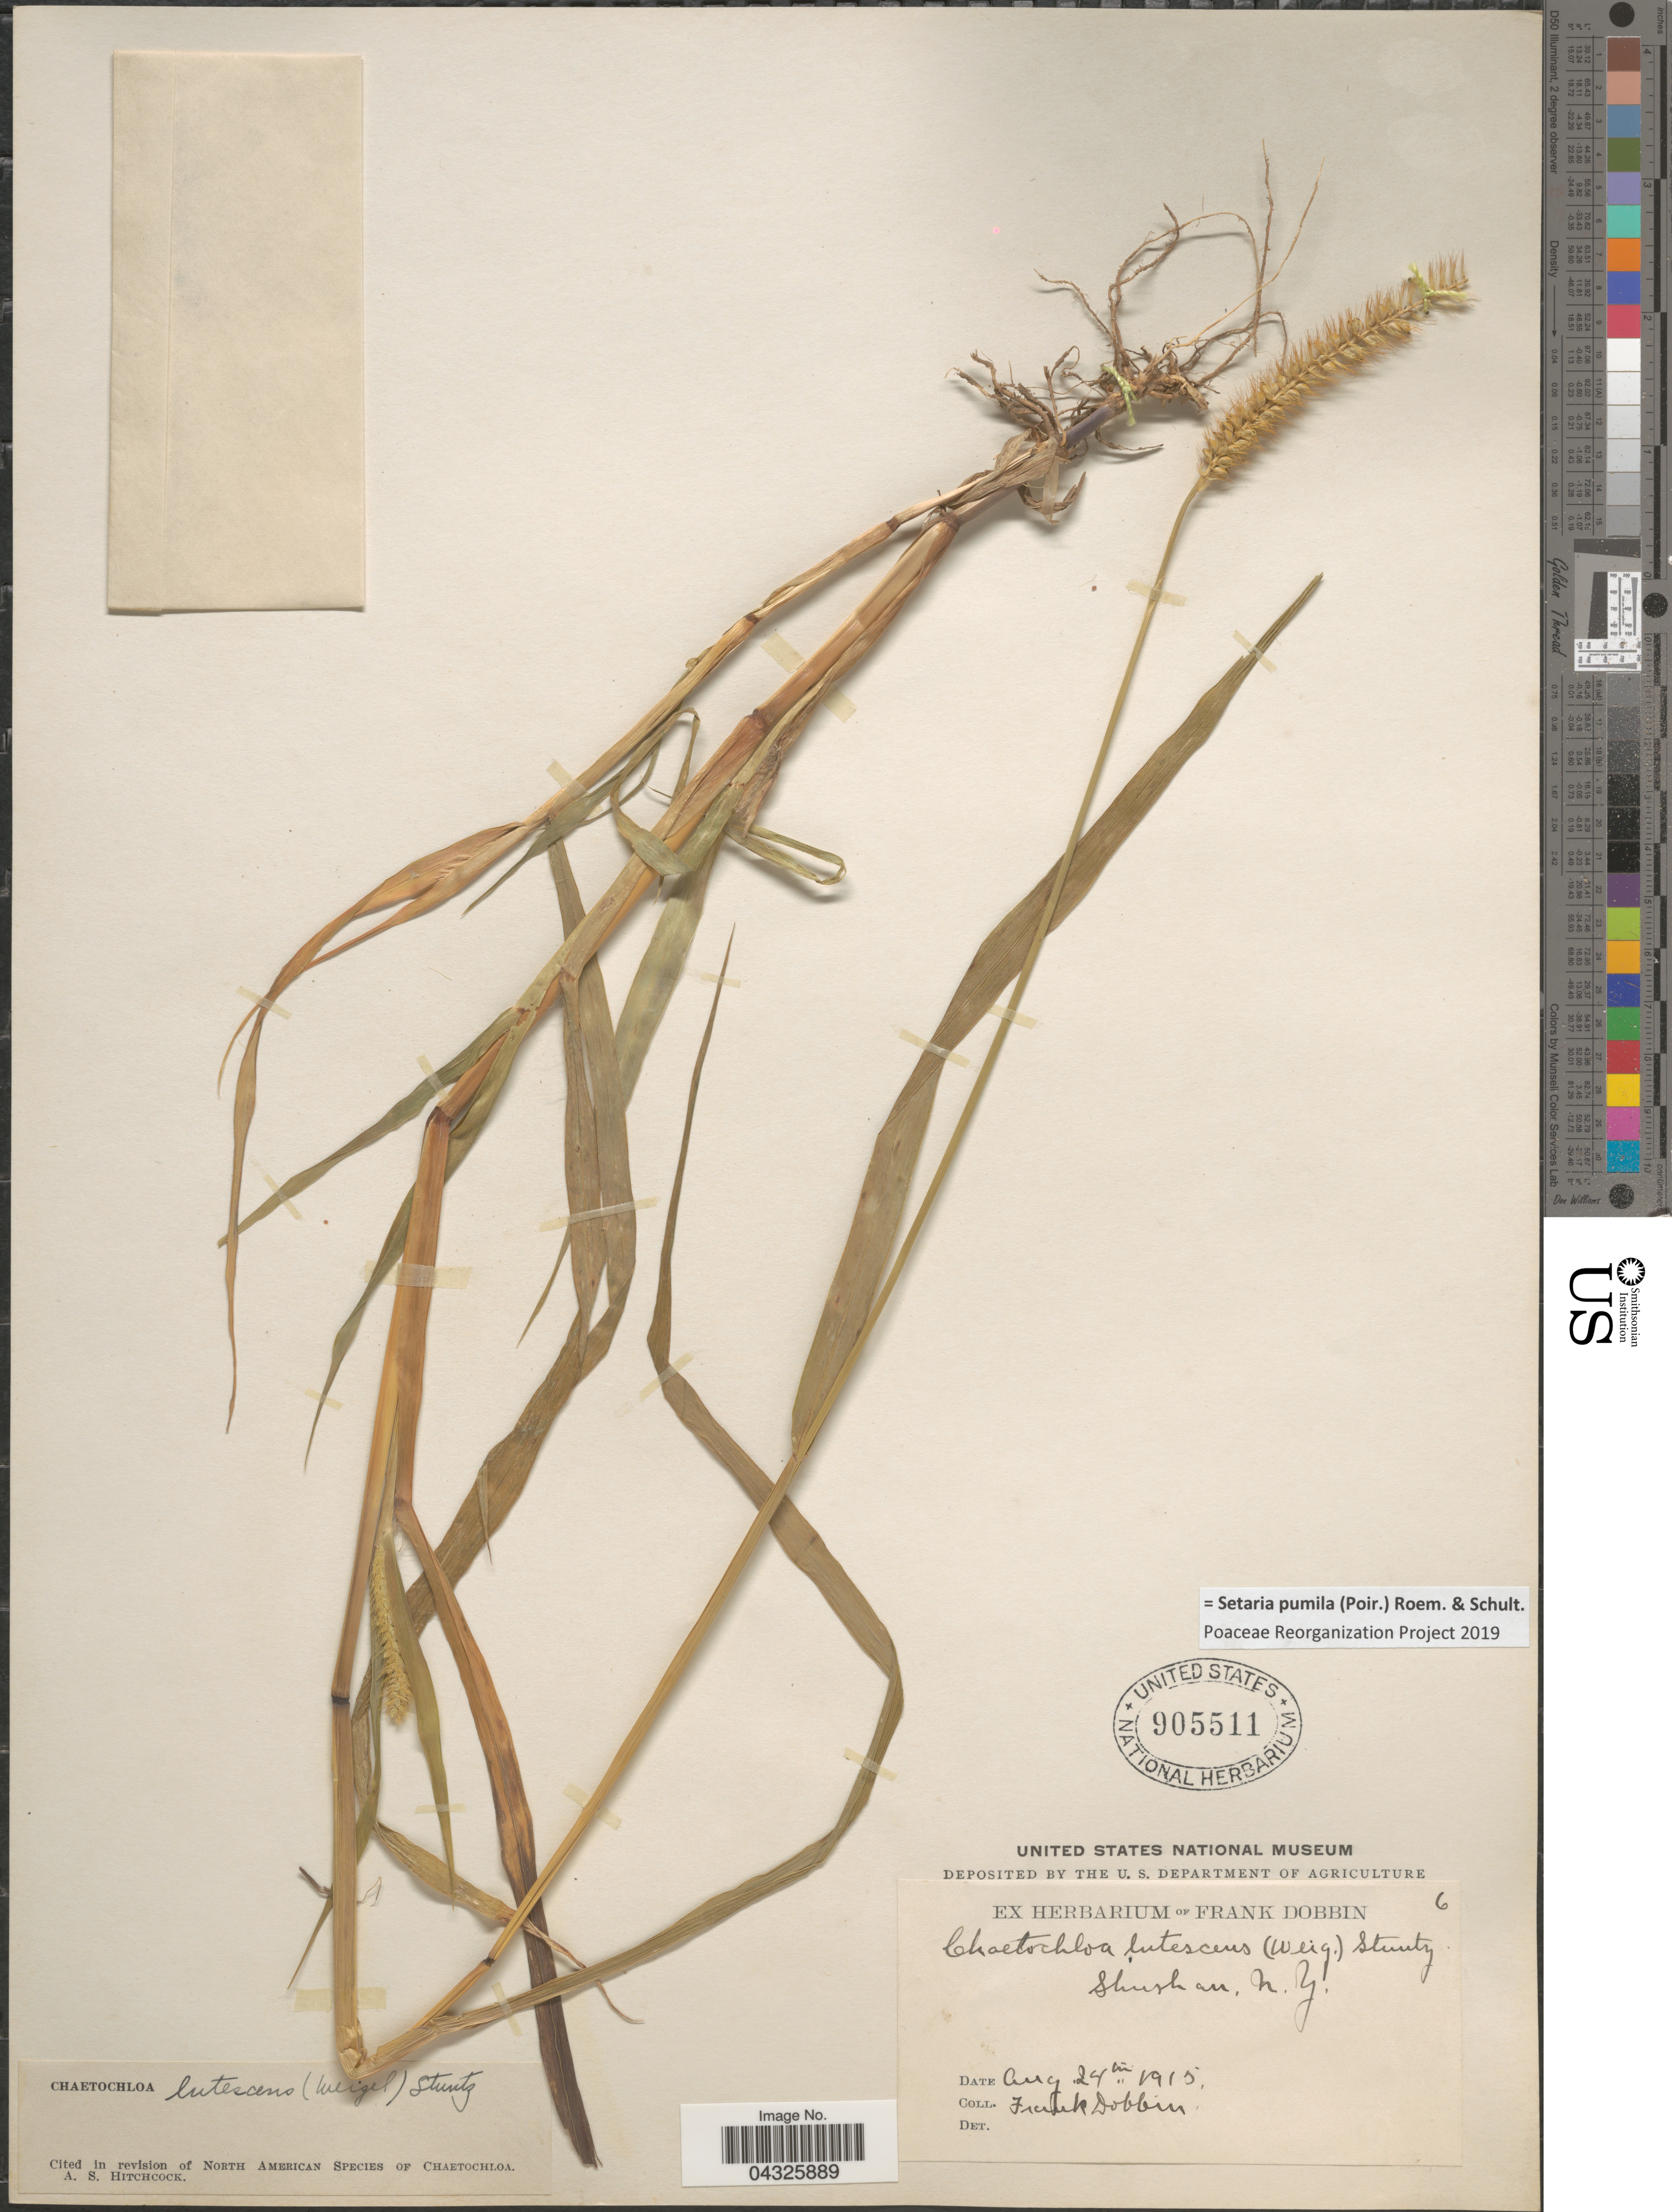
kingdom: Plantae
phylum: Tracheophyta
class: Liliopsida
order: Poales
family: Poaceae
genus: Setaria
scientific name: Setaria pumila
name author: (Poir.) Roem. & Schult.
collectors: F. Dobbin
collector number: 6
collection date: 1915-08-24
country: United States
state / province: New York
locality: Shushan.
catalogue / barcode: US 905511